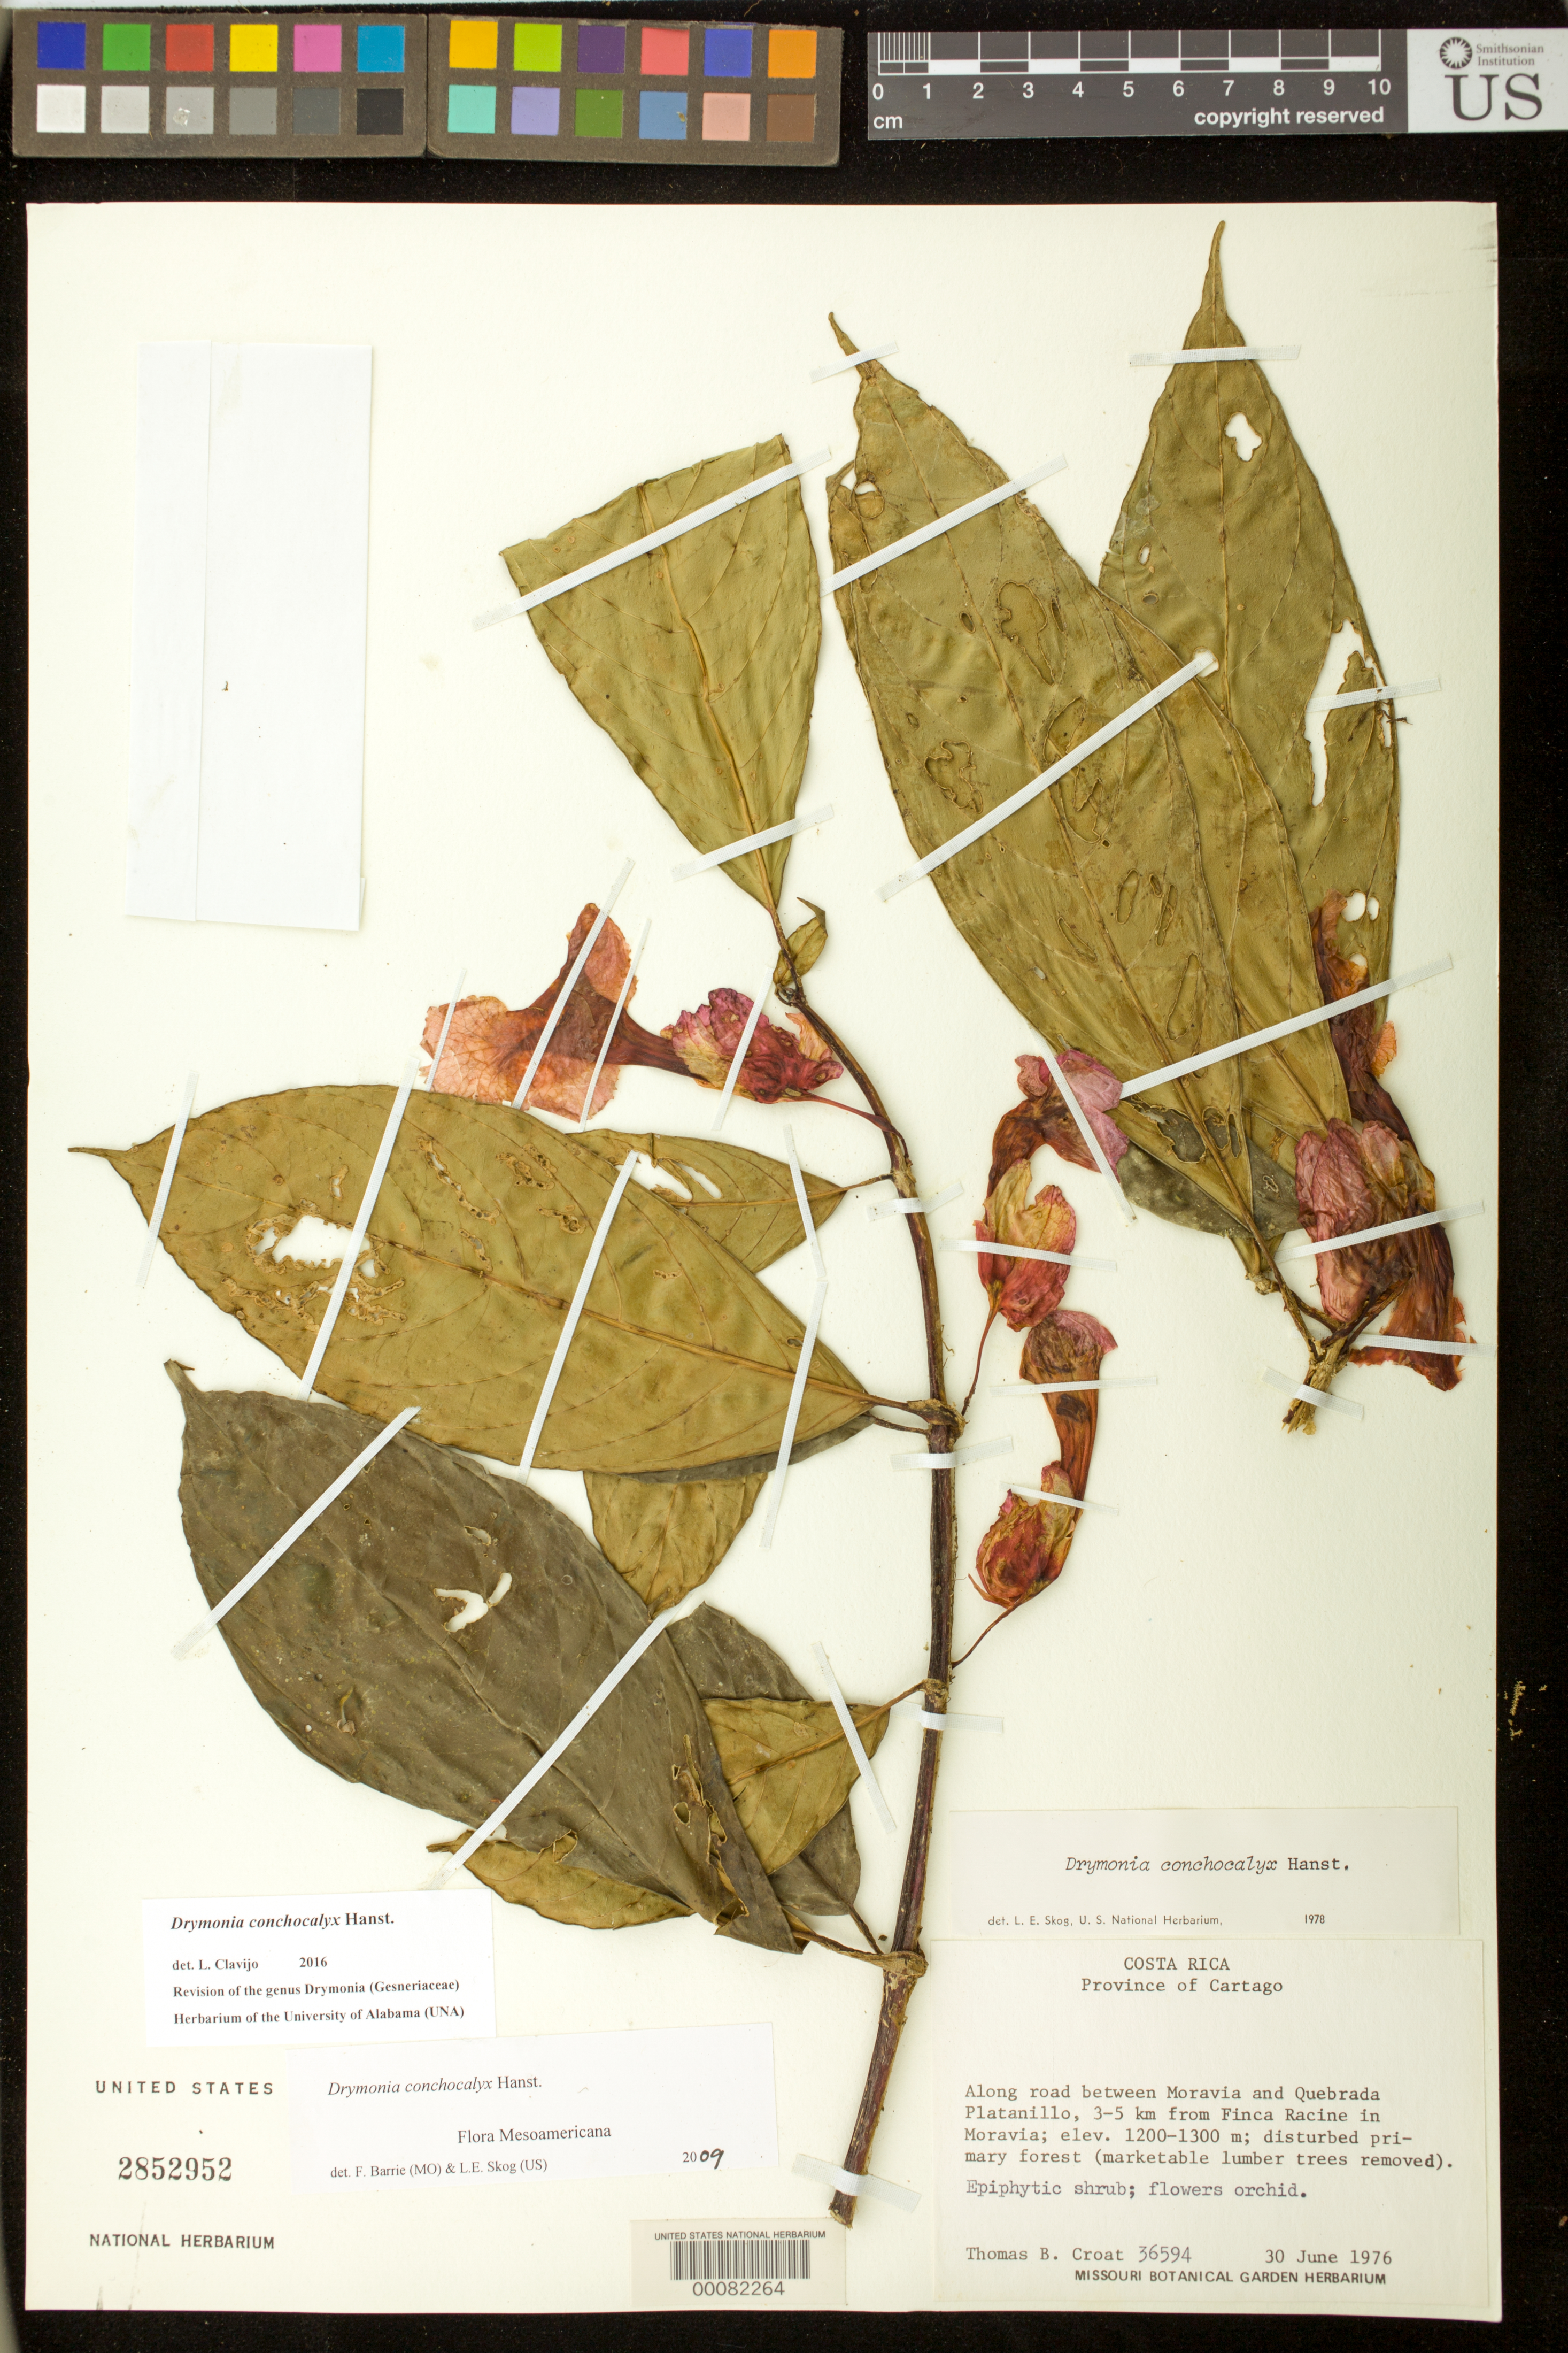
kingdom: Plantae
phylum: Tracheophyta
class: Magnoliopsida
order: Lamiales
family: Gesneriaceae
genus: Drymonia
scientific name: Drymonia conchocalyx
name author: Hanst.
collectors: T. B. Croat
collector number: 36594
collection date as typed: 30 Jun 1976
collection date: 1976-06-30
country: Costa Rica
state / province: Cartago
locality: Along road between Moravia and Quebrada Platanillo, 3-5 km from Finca Racine in Moravia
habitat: Disturbed primary forest (marketable lumber trees removed)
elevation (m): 1200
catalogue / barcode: US 2852952